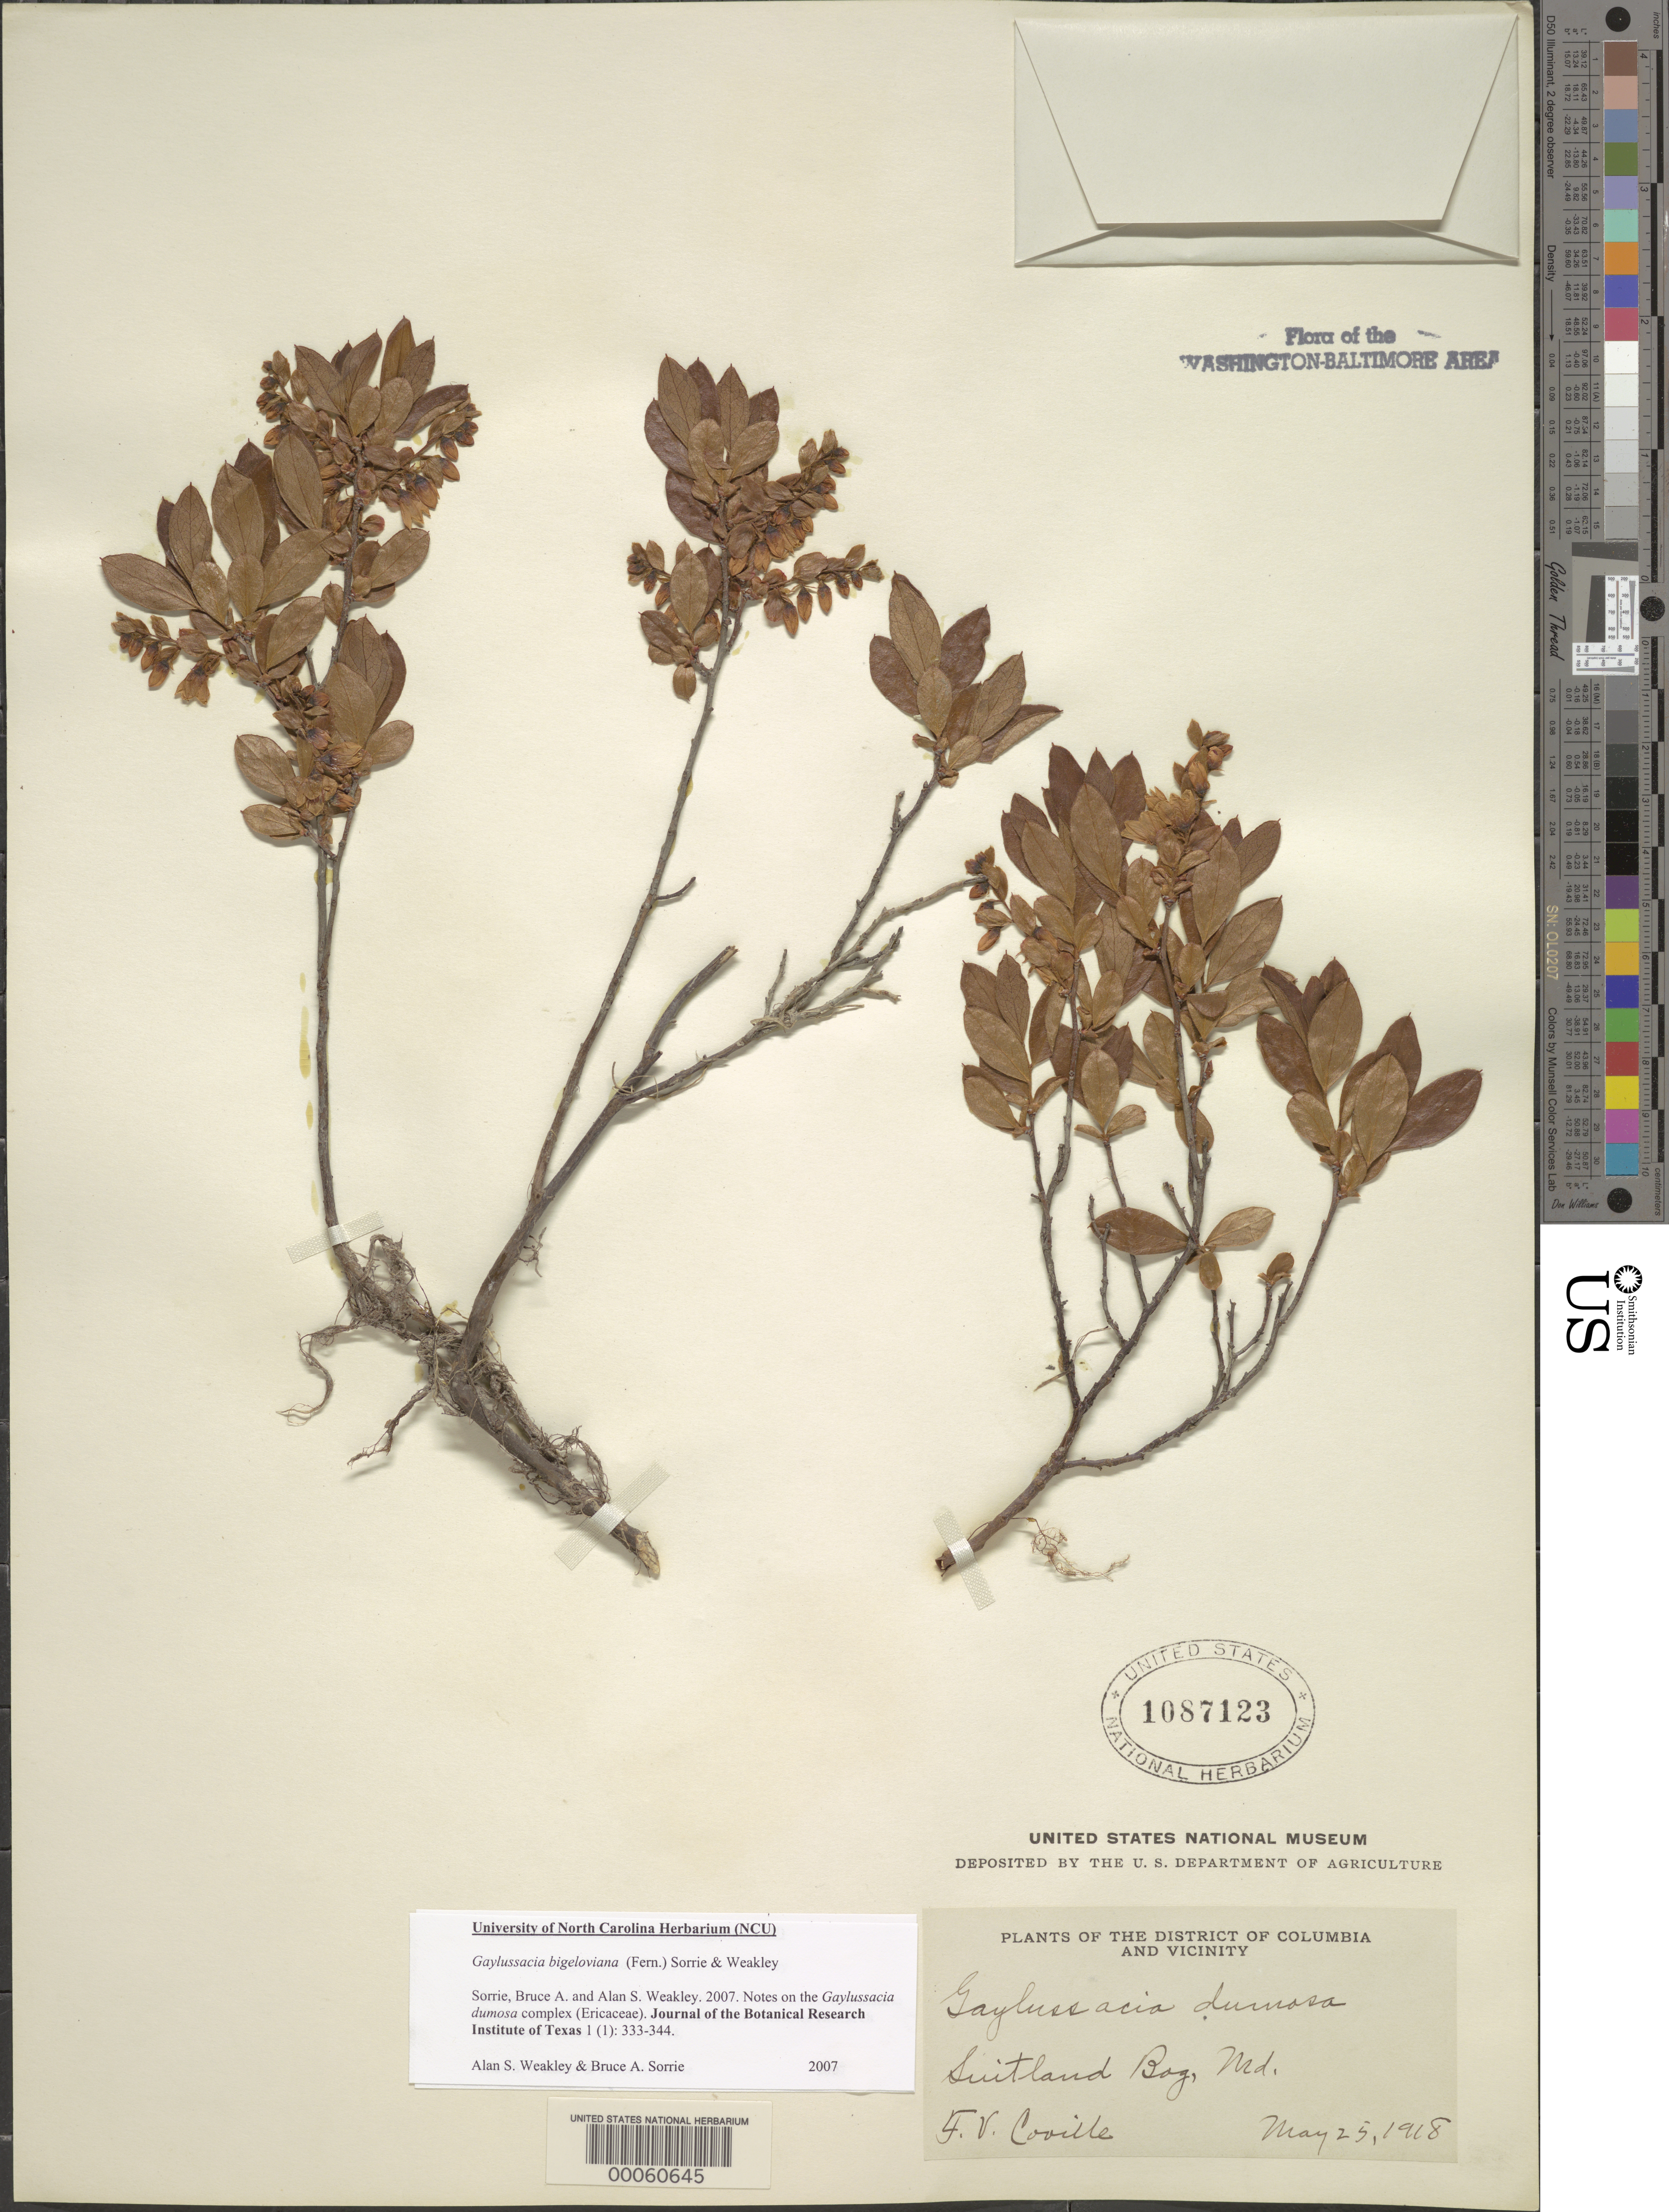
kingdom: Plantae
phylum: Tracheophyta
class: Magnoliopsida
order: Ericales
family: Ericaceae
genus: Gaylussacia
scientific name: Gaylussacia dumosa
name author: (Andrews) Torr. & A. Gray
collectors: F. V. Coville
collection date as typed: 25 May 1918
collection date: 1918-05-25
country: United States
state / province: Maryland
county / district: Prince George's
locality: Suitland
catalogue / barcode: US 1087123